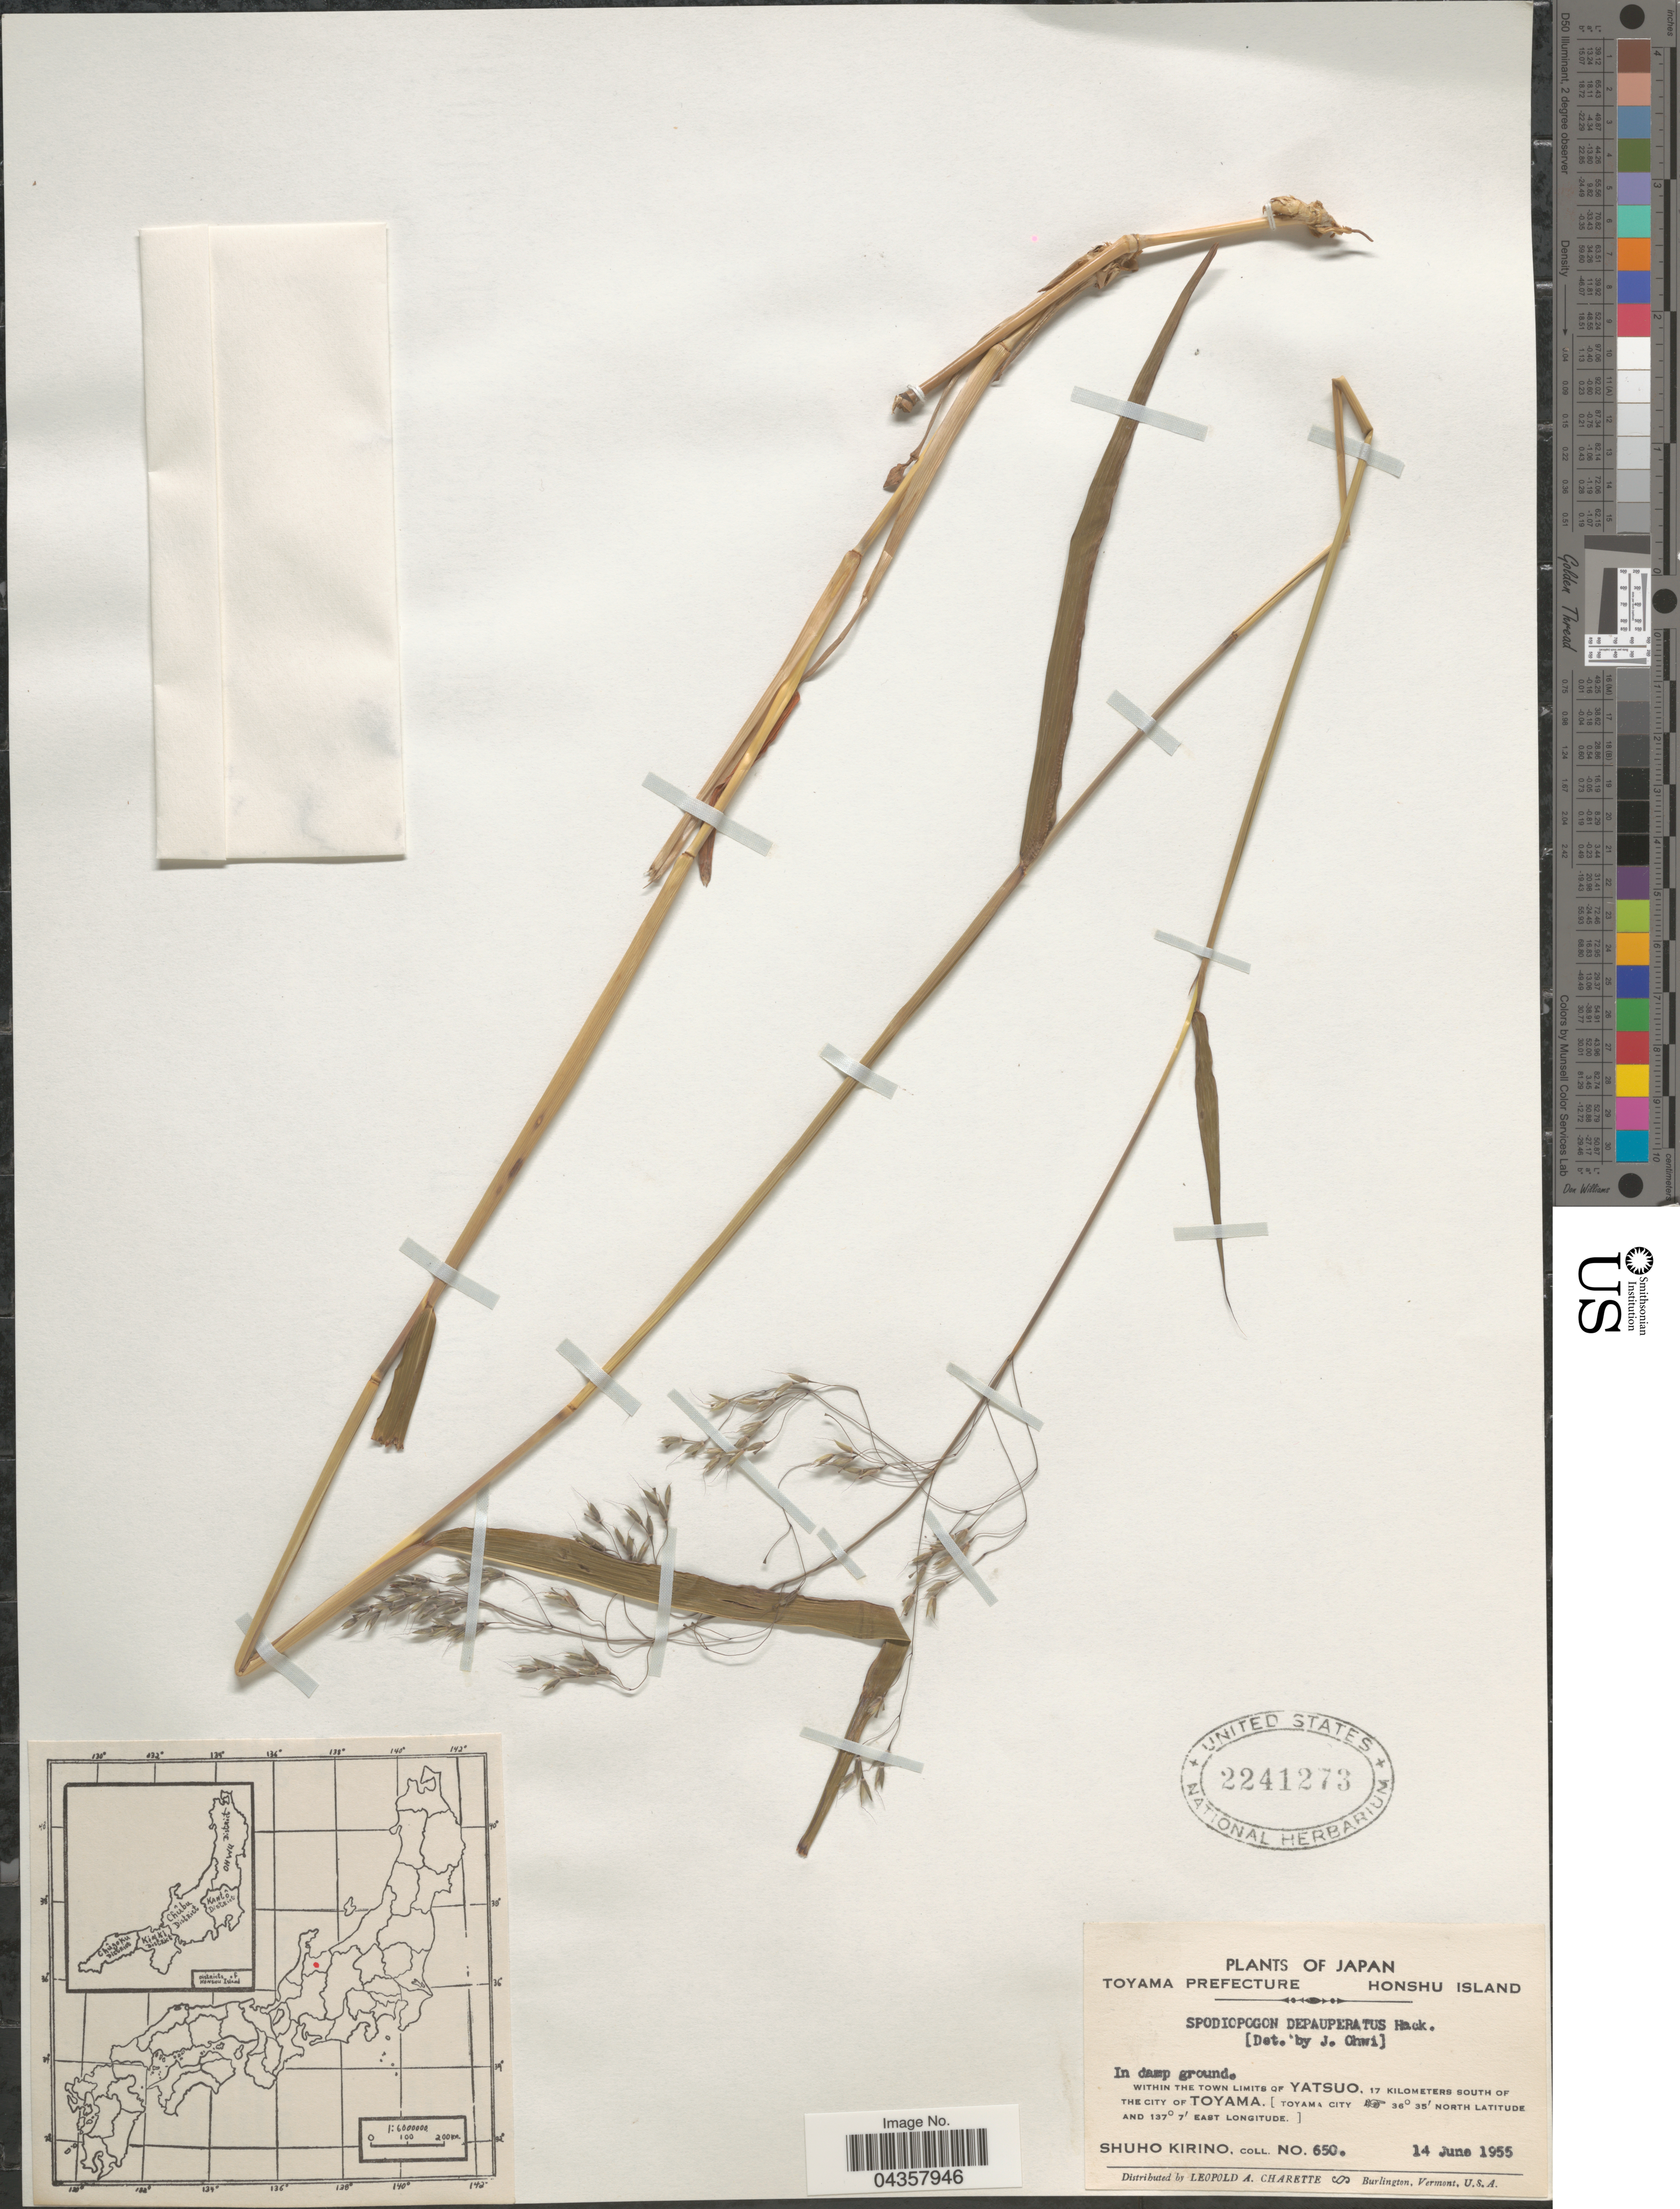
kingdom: Plantae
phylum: Tracheophyta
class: Liliopsida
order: Poales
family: Poaceae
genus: Spodiopogon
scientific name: Spodiopogon depauperatus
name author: Hack.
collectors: S. Kirino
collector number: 650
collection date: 1955-06-14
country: Japan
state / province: Toyama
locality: Toyama Prefecture. Honshu Island. In damp grounds. Within the town limits of Yatsuo, 17 kilometers south of the City of Toyama. [Toyama City].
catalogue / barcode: US 2241273